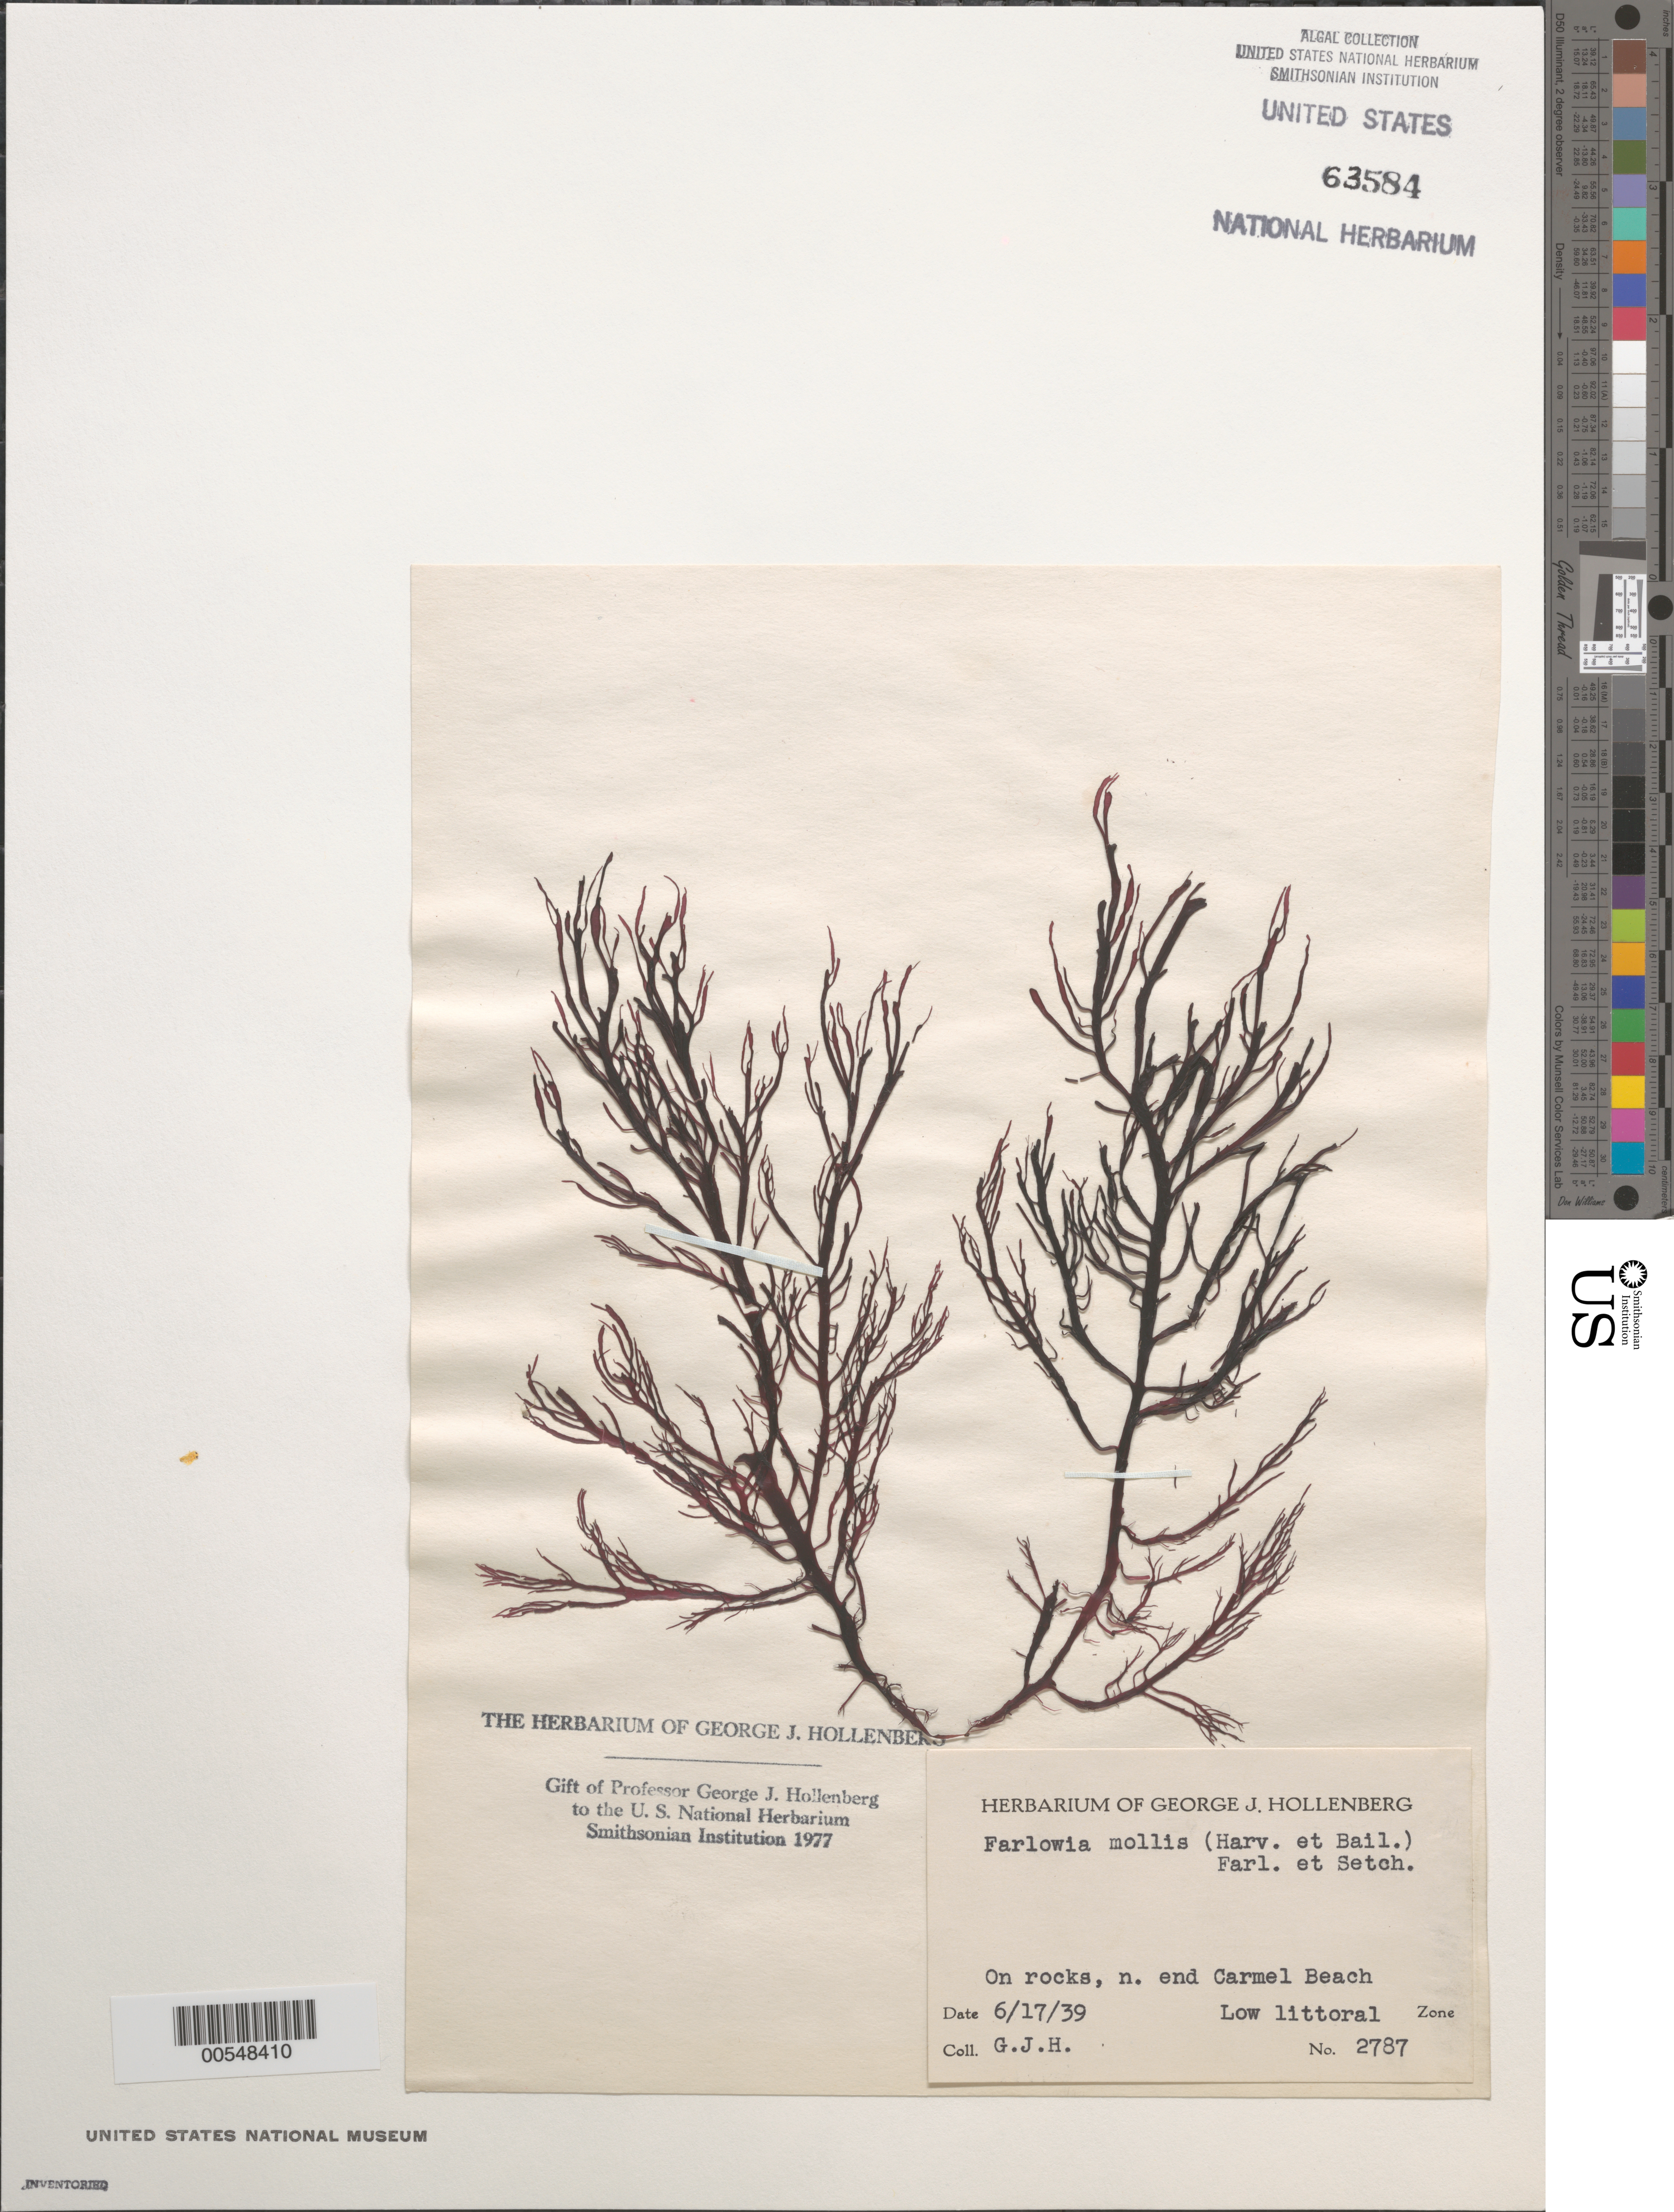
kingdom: Plantae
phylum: Rhodophyta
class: Florideophyceae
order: Gigartinales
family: Dumontiaceae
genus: Farlowia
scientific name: Farlowia mollis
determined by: Hollenberg, George J.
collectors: G. Hollenberg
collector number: GJH 2787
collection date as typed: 17 Jun 1939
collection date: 1939-06-17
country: United States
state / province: California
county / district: Monterey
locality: Carmel Beach, north end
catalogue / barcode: US 63584